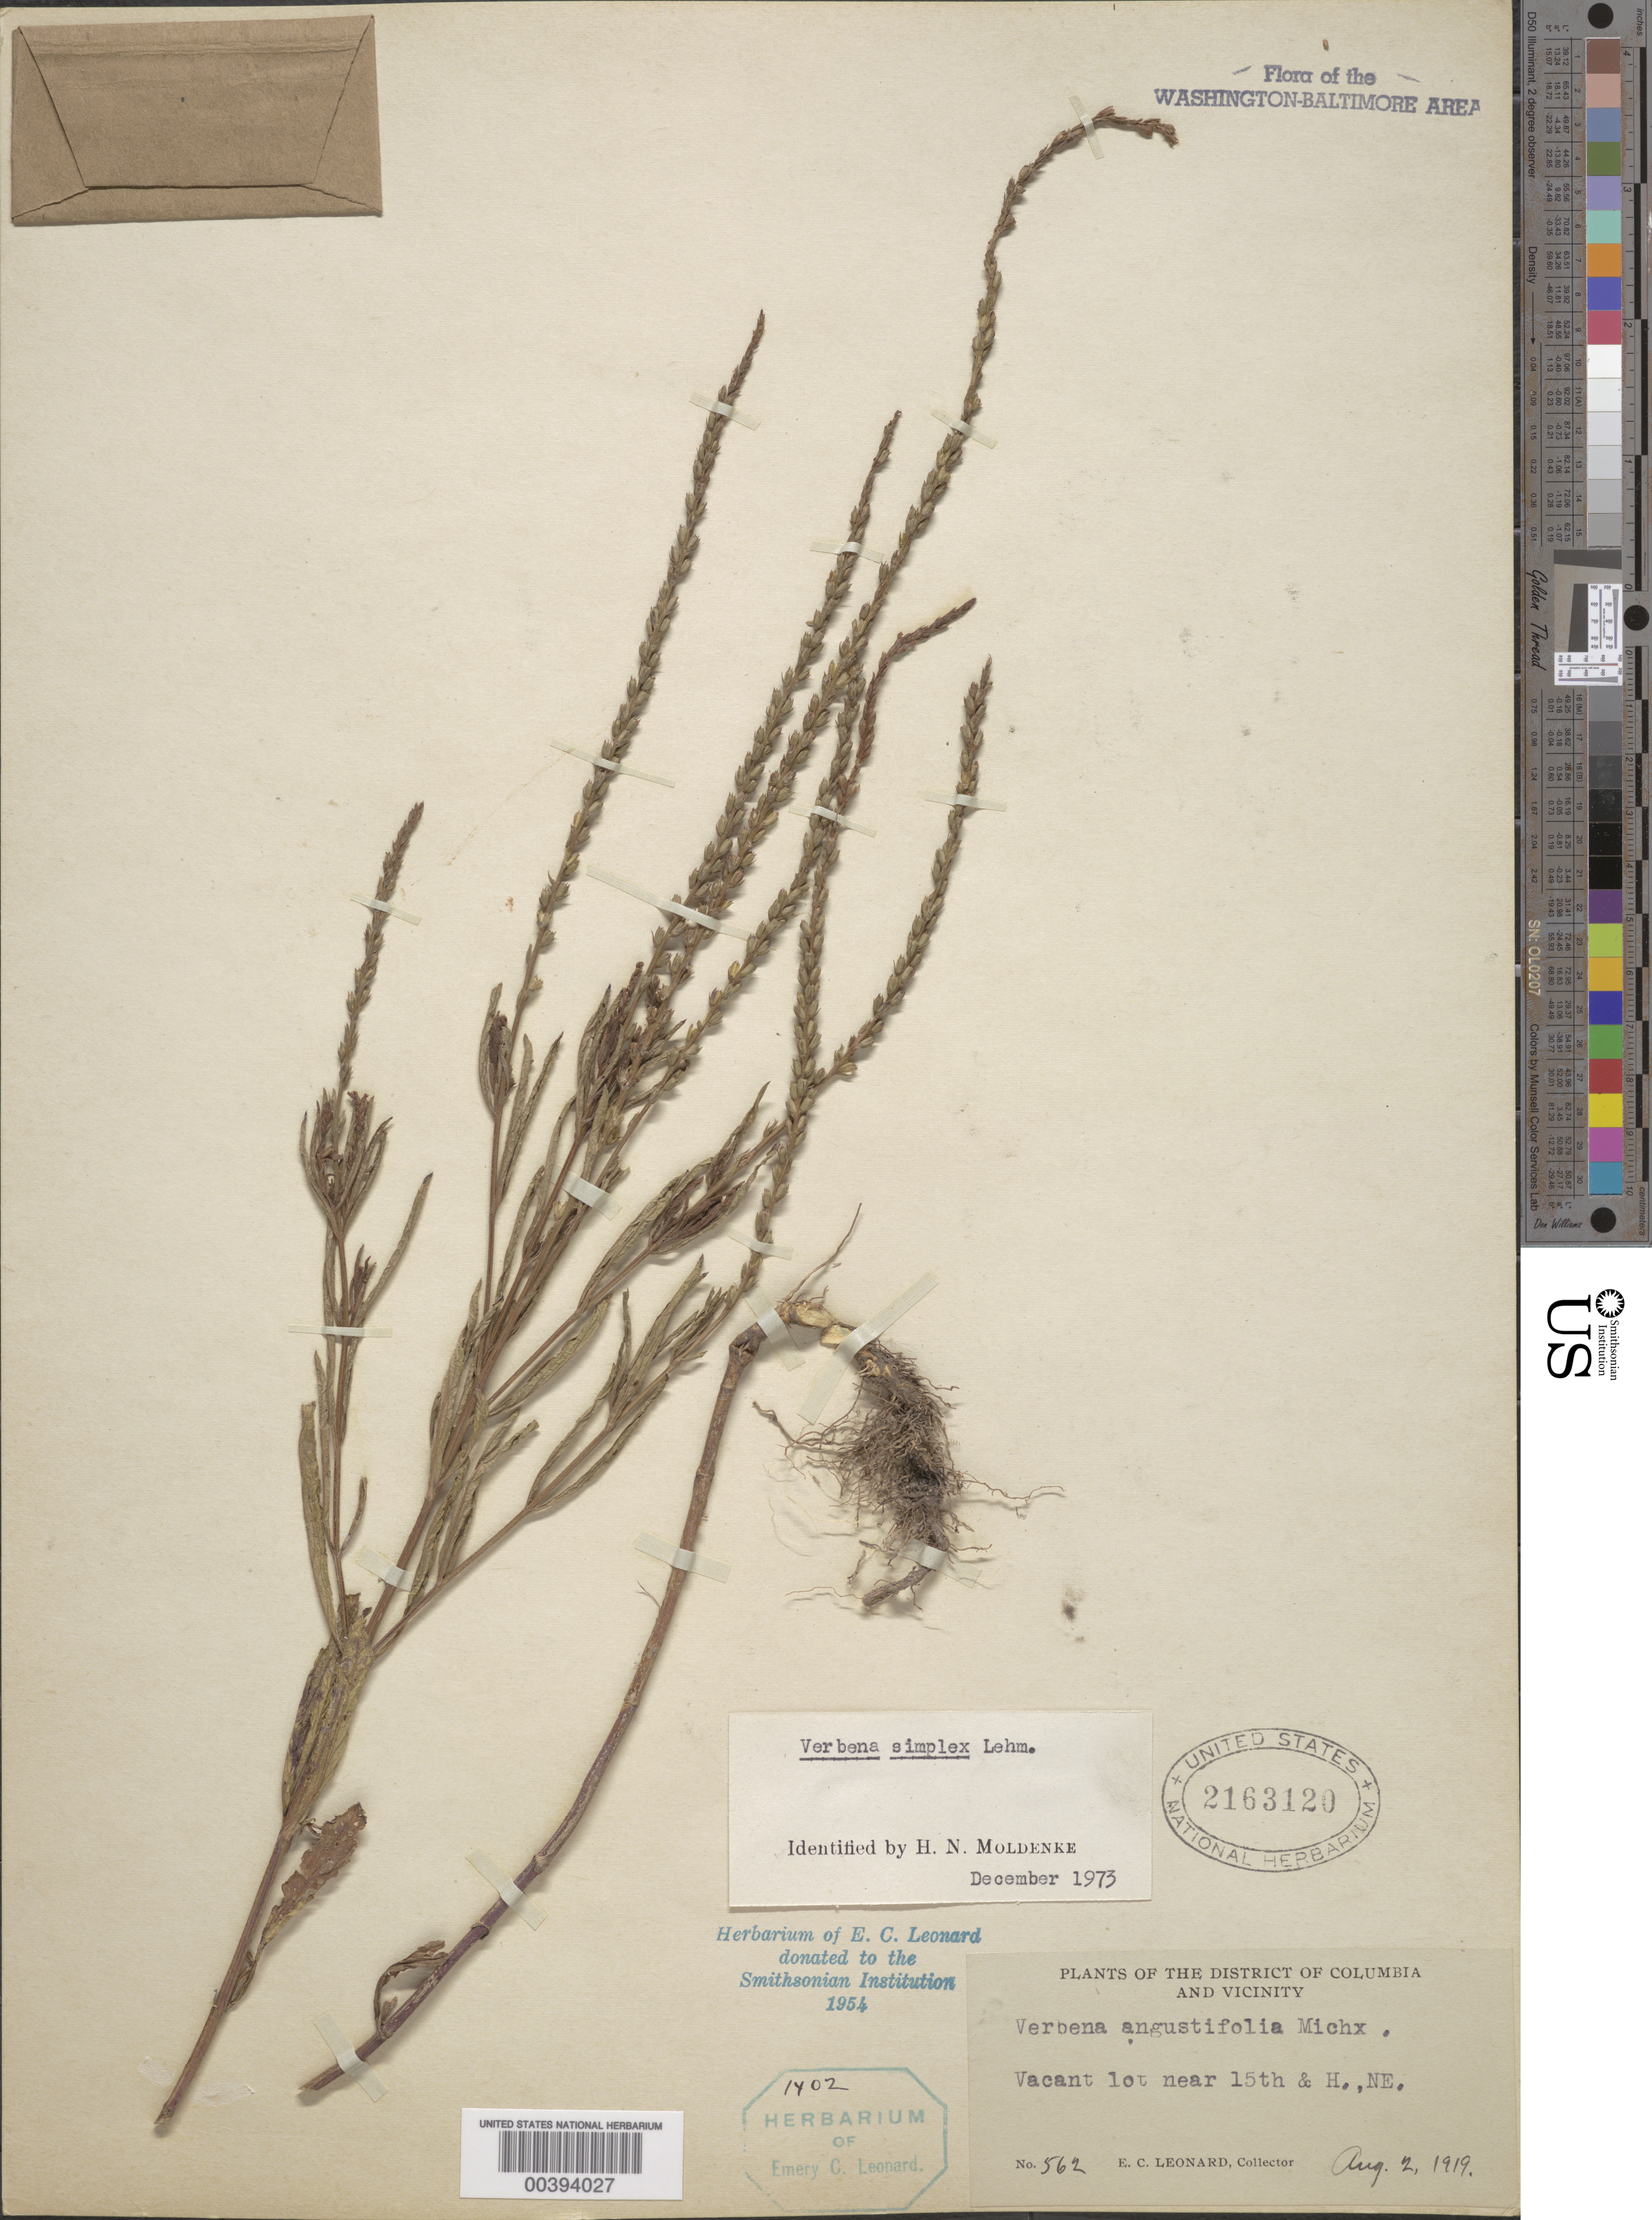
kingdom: Plantae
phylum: Tracheophyta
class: Magnoliopsida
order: Lamiales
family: Verbenaceae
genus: Verbena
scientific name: Verbena simplex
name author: F. Lehm.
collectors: E. C. Leonard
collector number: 562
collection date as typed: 02 Aug 1919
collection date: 1919-08-02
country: United States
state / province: District of Columbia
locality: Lot 15th and H, Northeast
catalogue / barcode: US 2163120